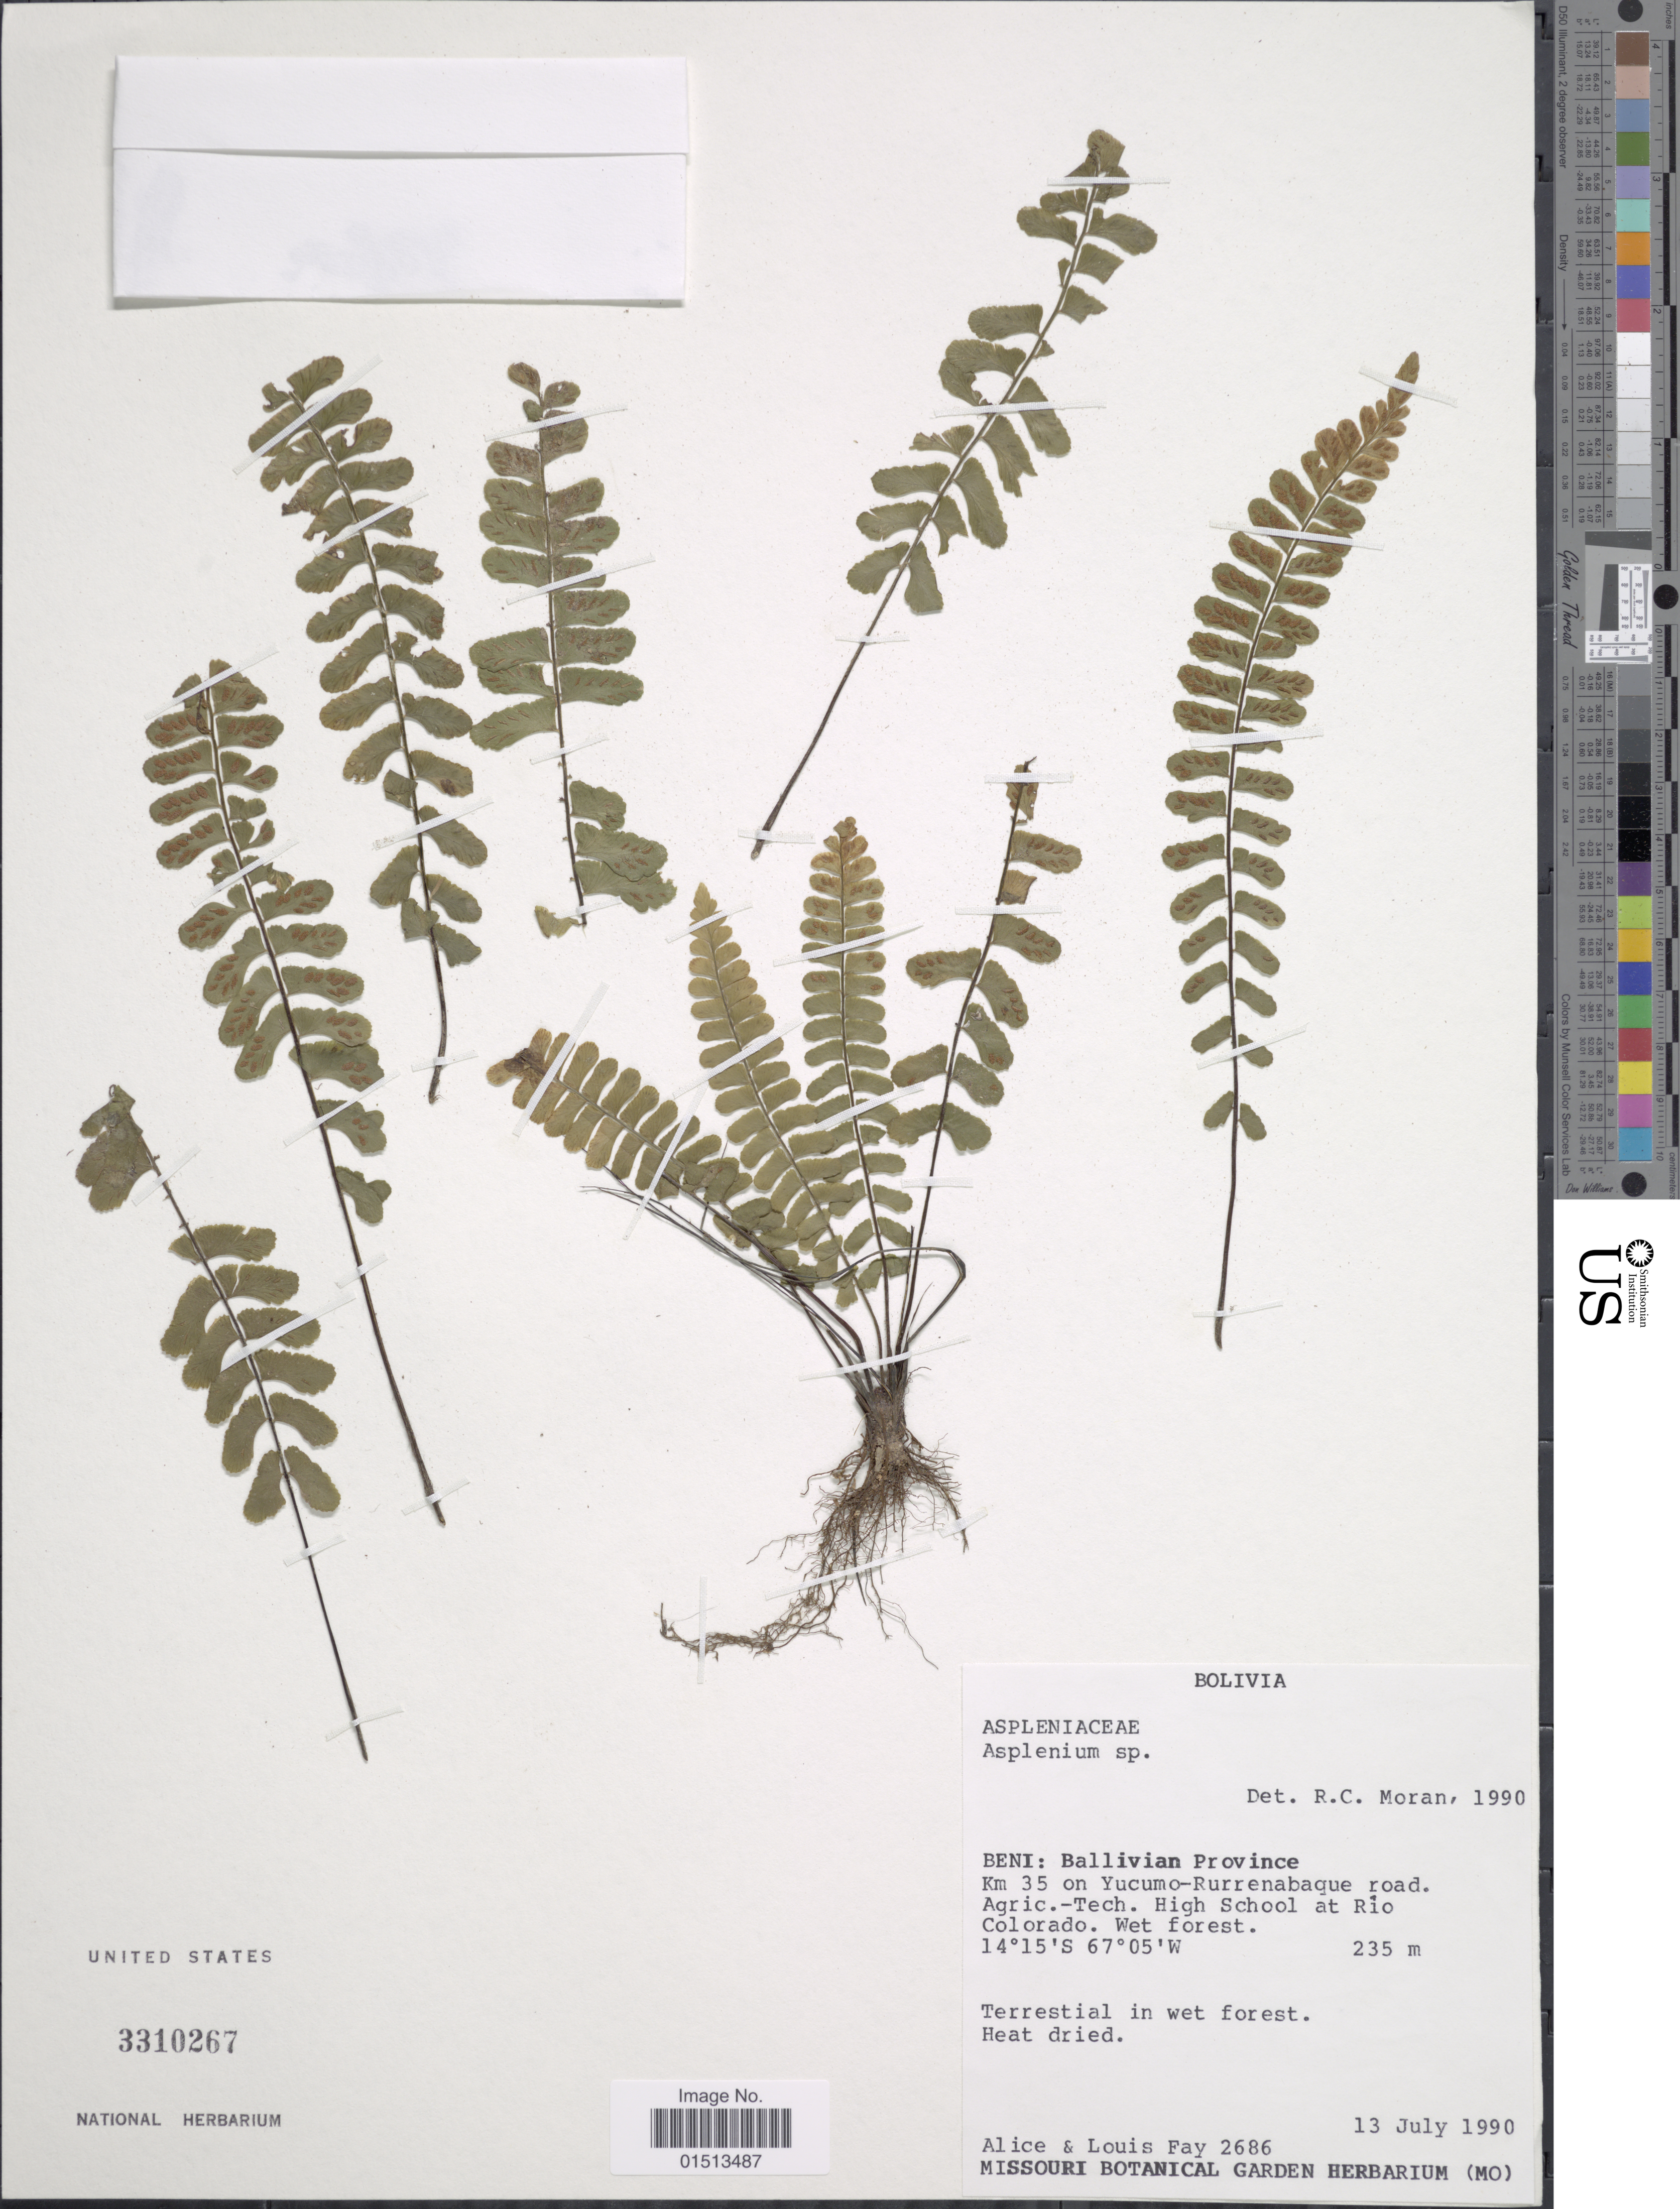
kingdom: Plantae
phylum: Tracheophyta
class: Polypodiopsida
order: Polypodiales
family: Aspleniaceae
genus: Asplenium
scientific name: Asplenium sp.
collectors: A. Fay & L. Fay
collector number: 2686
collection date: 1990-07-13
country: Bolivia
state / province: Beni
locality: Ballivian Province, Km 35 on Yucumo-Rurrenabaque road, Agric.-Tech, High School at Rio Colorado.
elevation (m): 235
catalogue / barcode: US 3310267